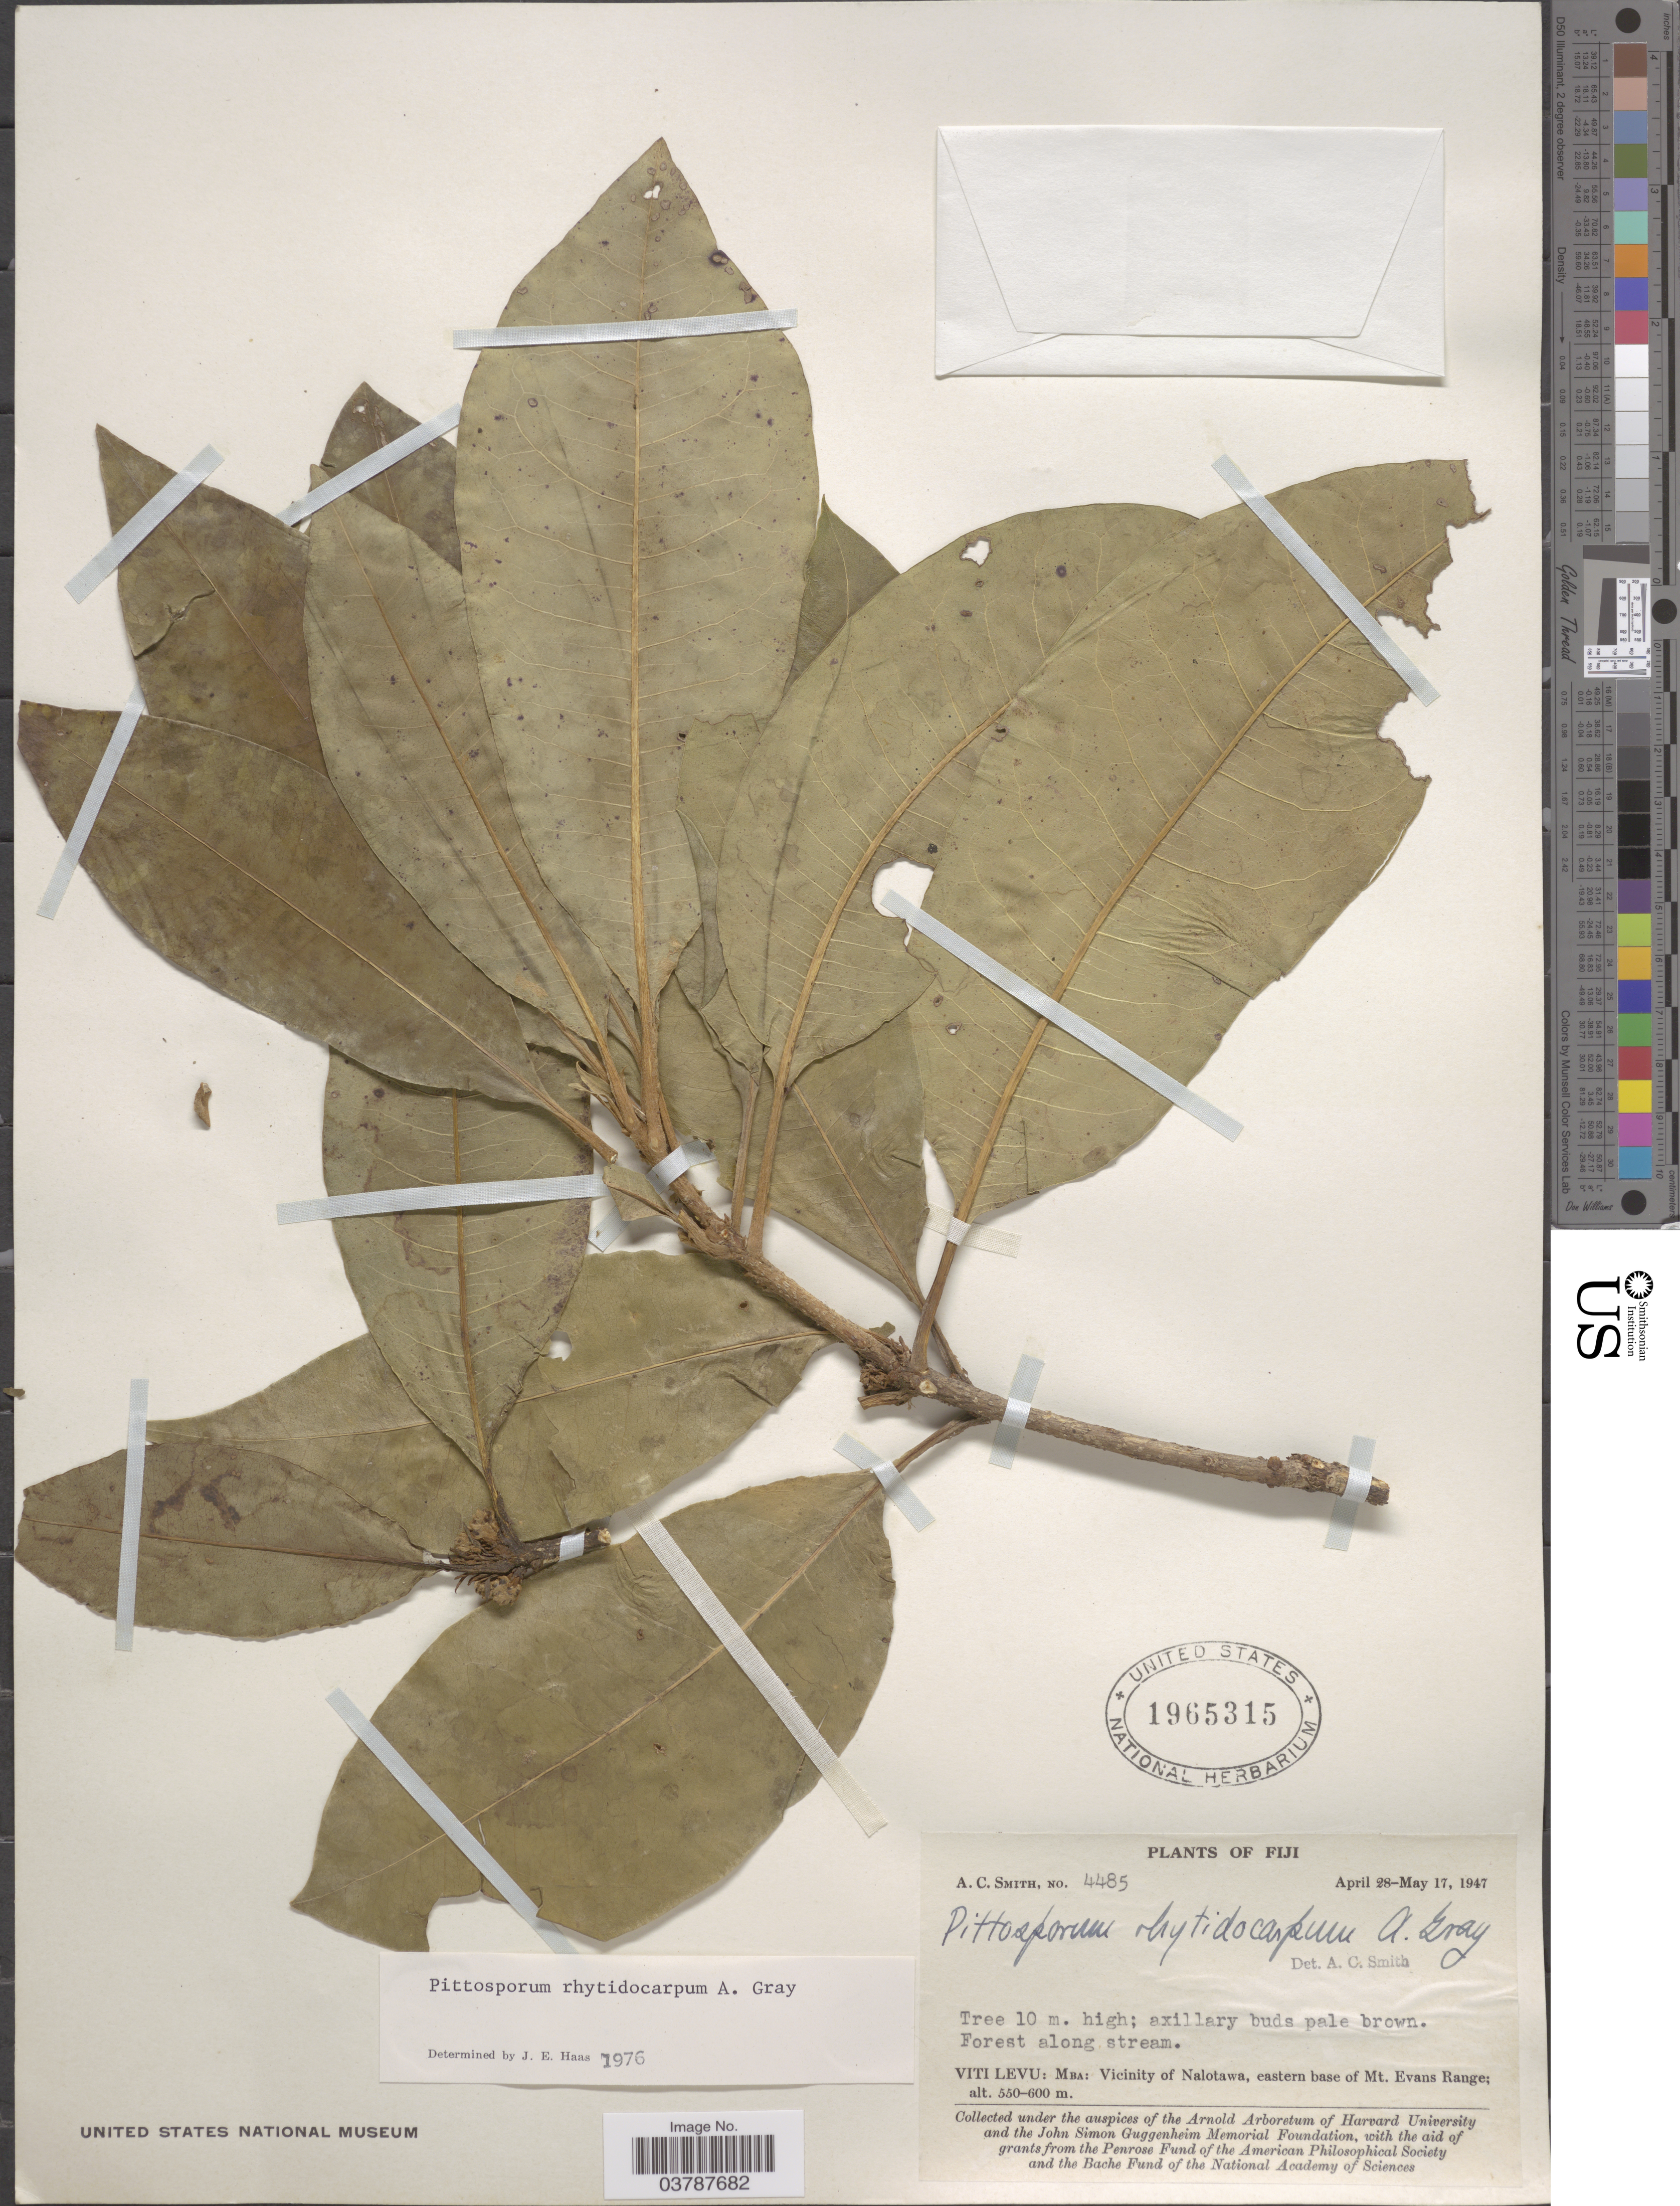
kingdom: Plantae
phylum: Tracheophyta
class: Magnoliopsida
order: Apiales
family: Pittosporaceae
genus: Pittosporum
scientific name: Pittosporum rhytidocarpum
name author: A. Gray in Wilkes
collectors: A. C. Smith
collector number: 4485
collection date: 1947-04-28/1947-05-14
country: Fiji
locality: Viti Levu: Mba: Vicinity of Nalotawa, eastern base of Mt. Evans Range.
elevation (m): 550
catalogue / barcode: US 1965315